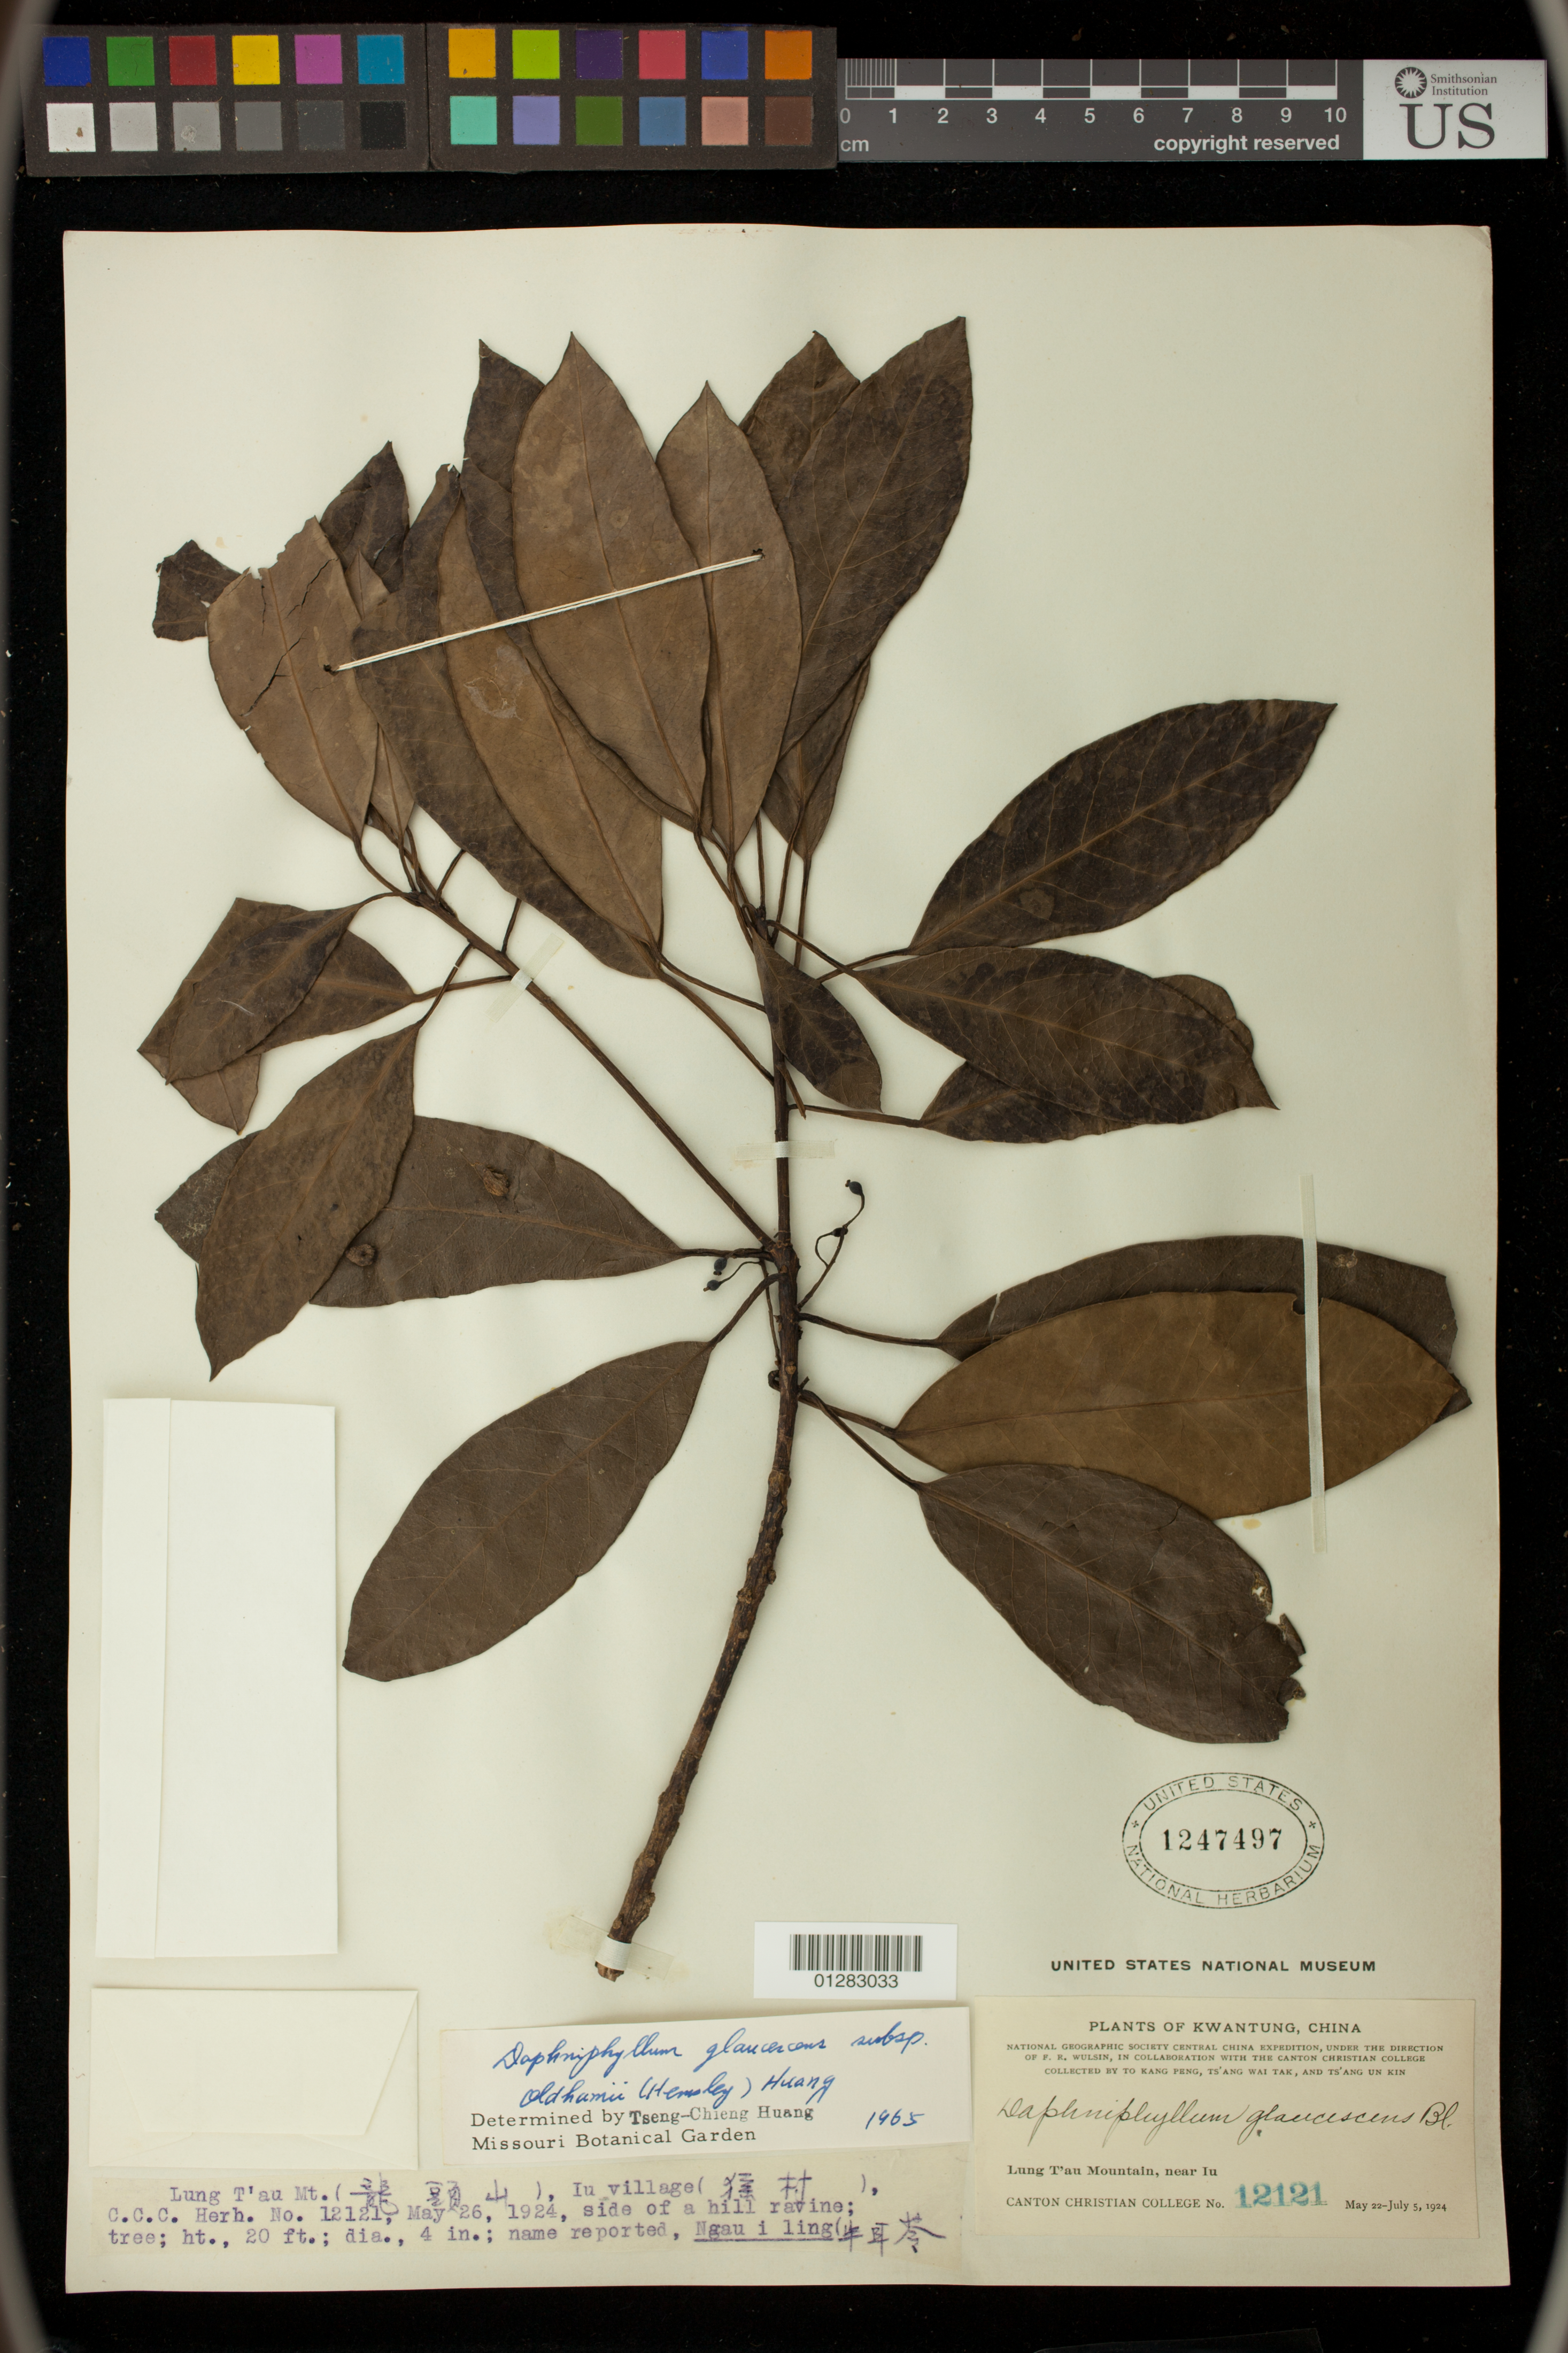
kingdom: Plantae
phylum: Tracheophyta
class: Magnoliopsida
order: Saxifragales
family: Daphniphyllaceae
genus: Daphniphyllum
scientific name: Daphniphyllum glaucescens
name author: Blume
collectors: Kang Peng To, W. T. Tsang & U. K. Tsang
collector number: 12121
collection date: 1924-05-26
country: China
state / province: Guangdong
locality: Lung T'an Mountain, near Iu, in village. Kwangtung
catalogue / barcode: US 1247497